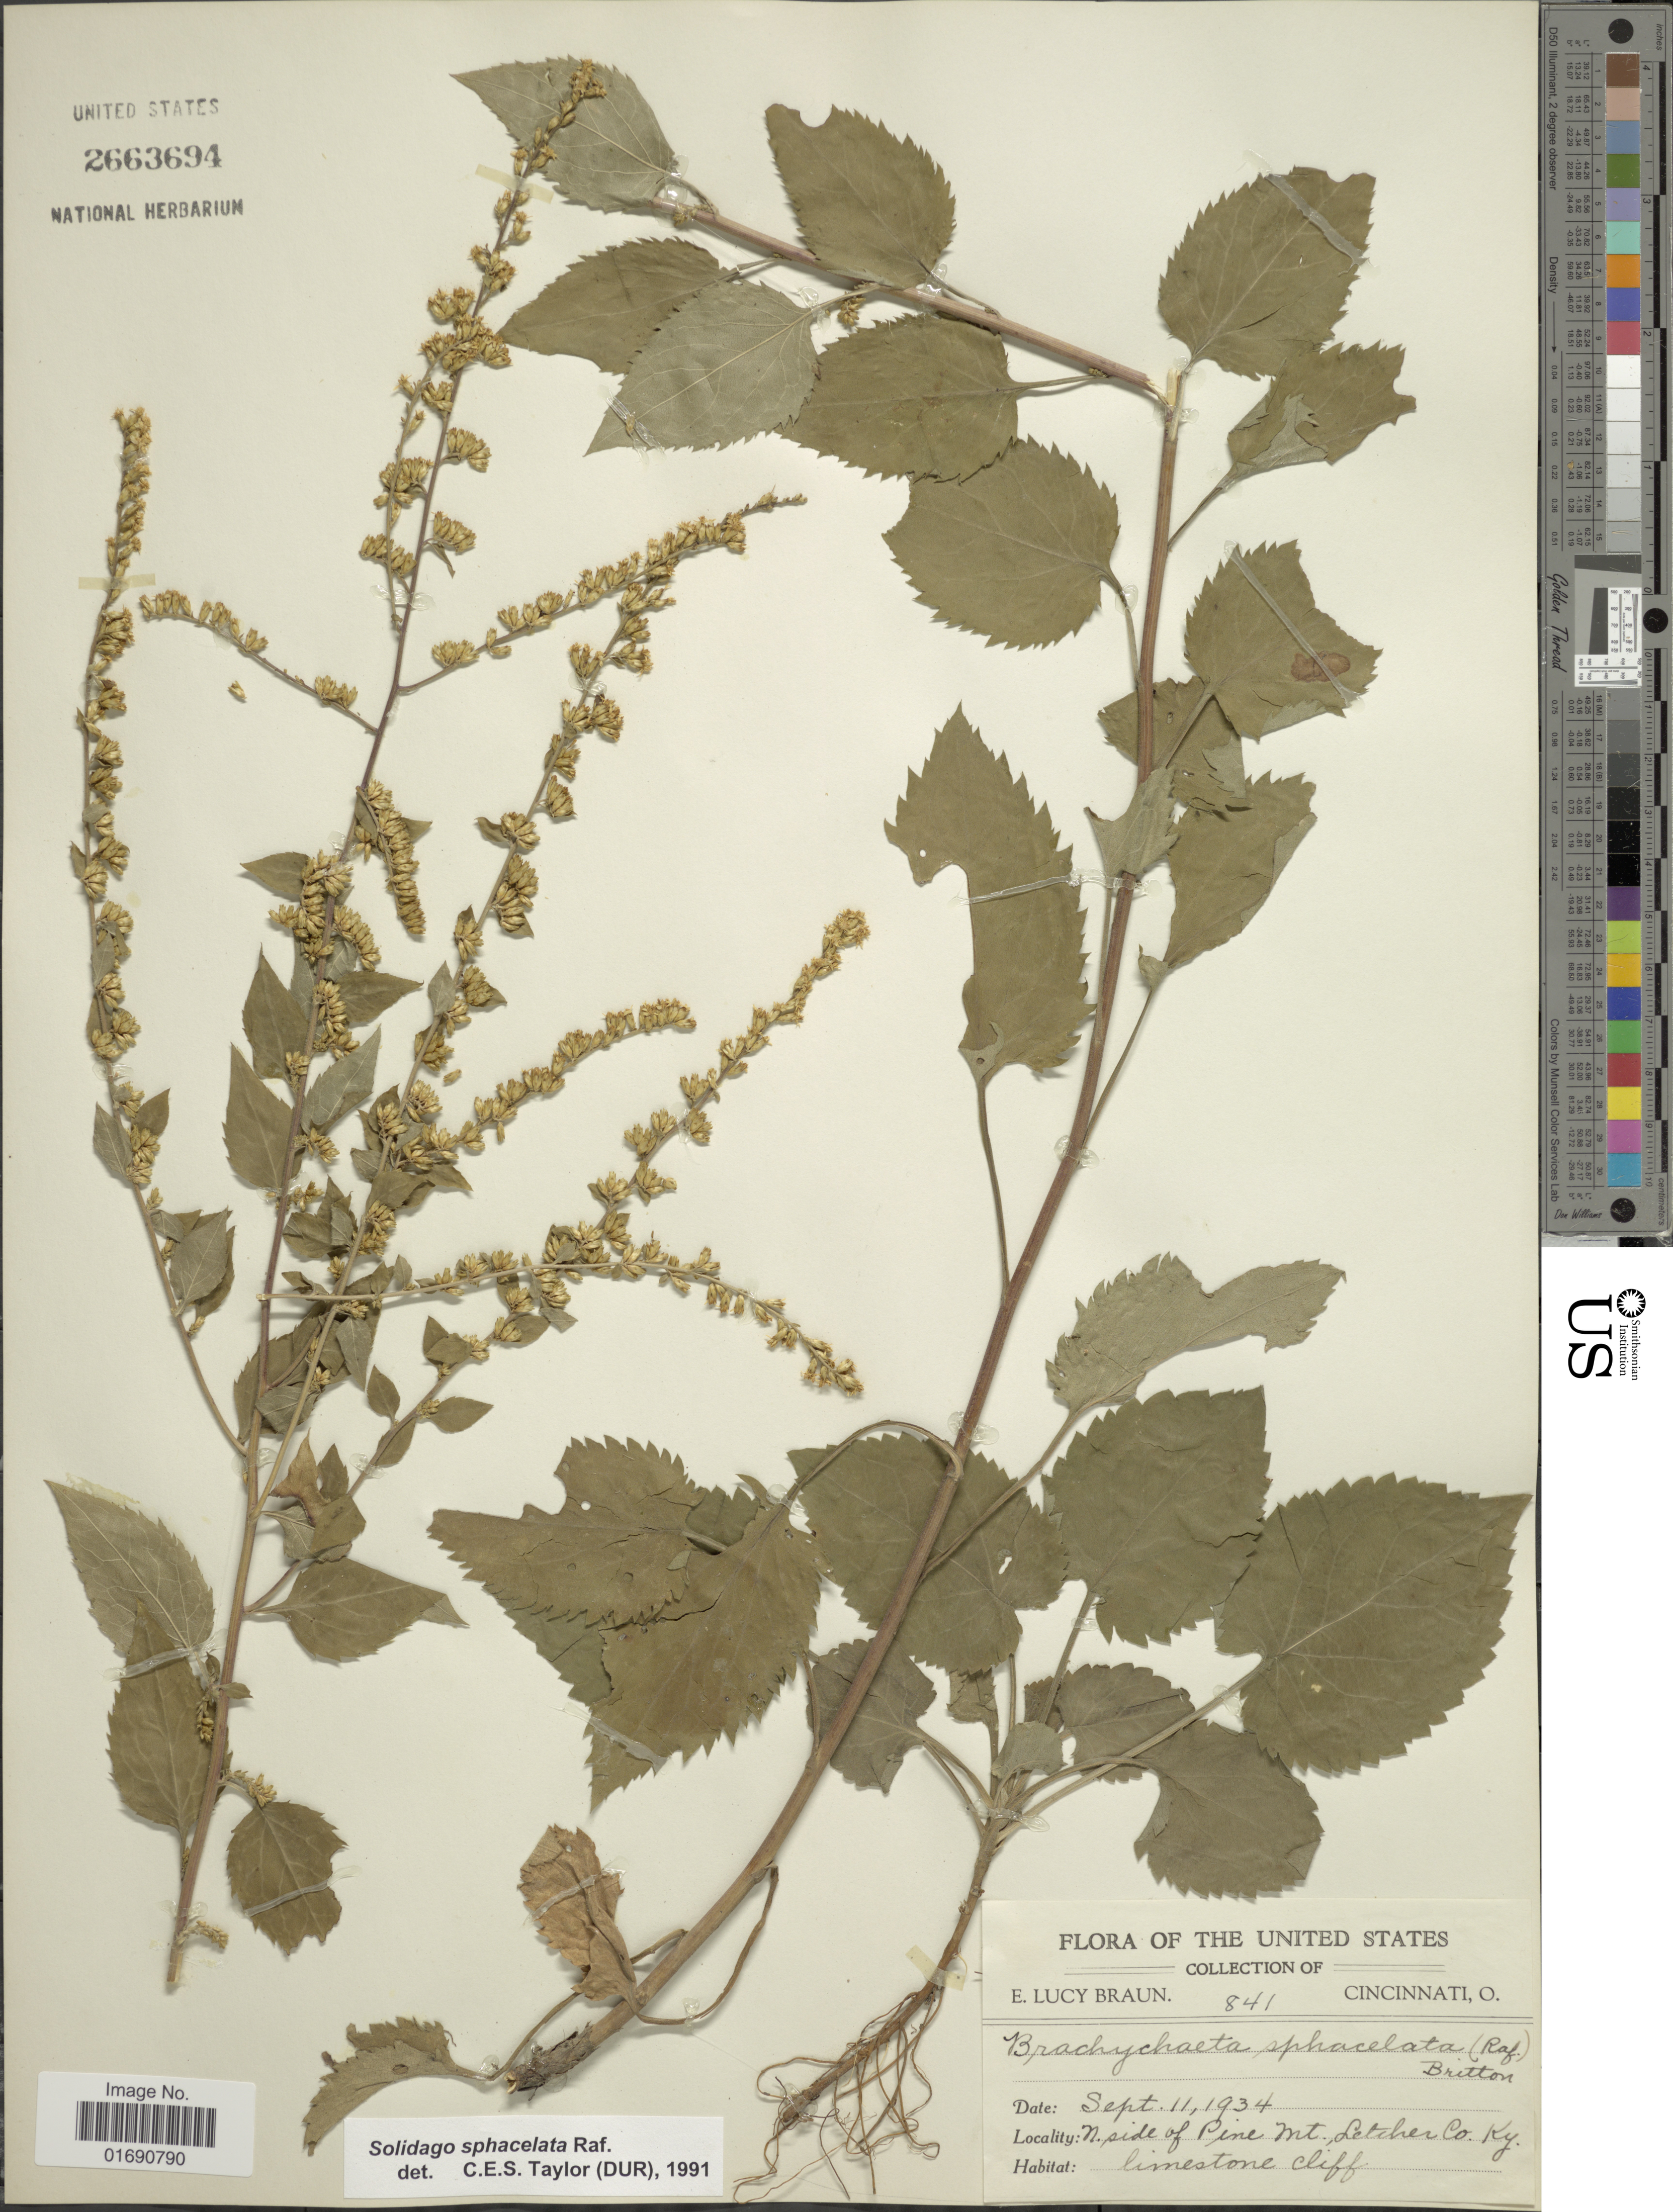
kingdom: Plantae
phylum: Tracheophyta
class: Magnoliopsida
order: Asterales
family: Asteraceae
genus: Solidago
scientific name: Solidago sphacelata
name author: Raf.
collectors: E. L. Braun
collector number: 841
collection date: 1934-09-11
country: United States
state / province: Kentucky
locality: N side of Pine Mt., Letcher Co, KY. limestone cliff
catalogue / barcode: US 2663694